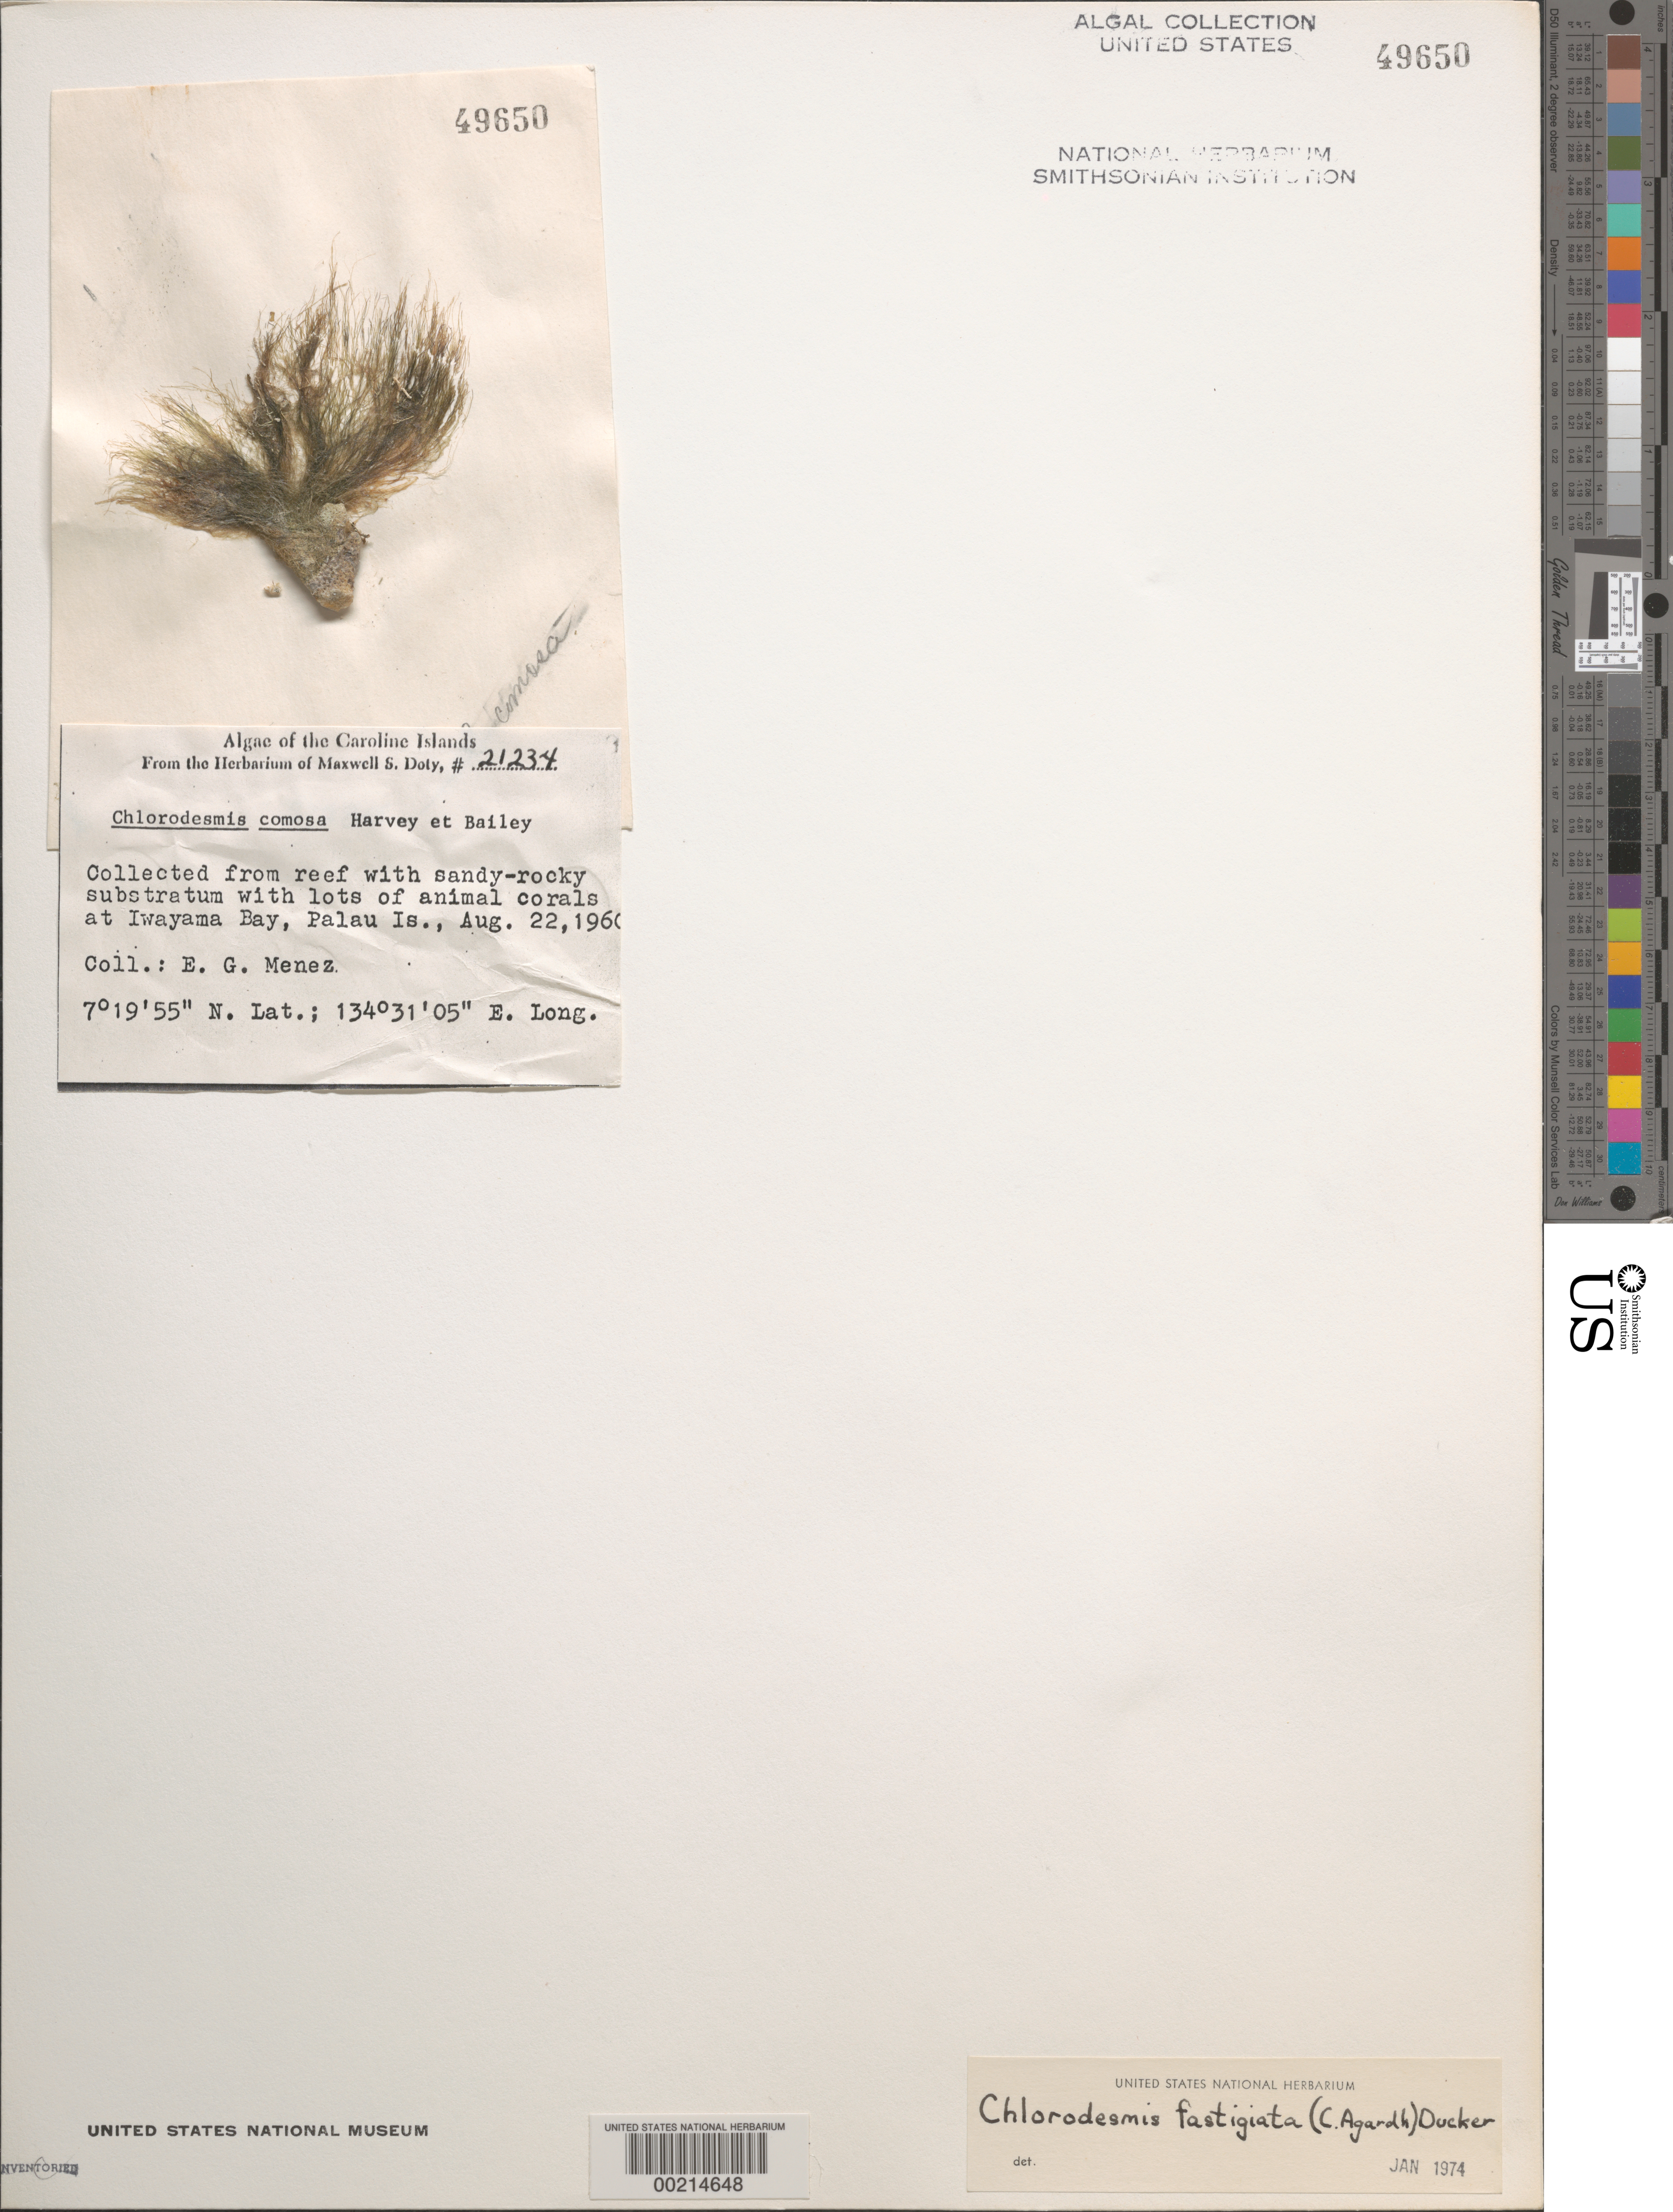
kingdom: Plantae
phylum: Chlorophyta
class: Ulvophyceae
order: Bryopsidales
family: Udoteaceae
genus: Chlorodesmis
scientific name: Chlorodesmis fastigiata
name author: (C. Agardh) S.C. Ducker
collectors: Meñez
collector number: MSD 21234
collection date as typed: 22 Aug 1960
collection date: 1960-08-22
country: Palau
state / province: Koror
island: Oreor (Koror)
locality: Iwayama Bay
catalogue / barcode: US 49650